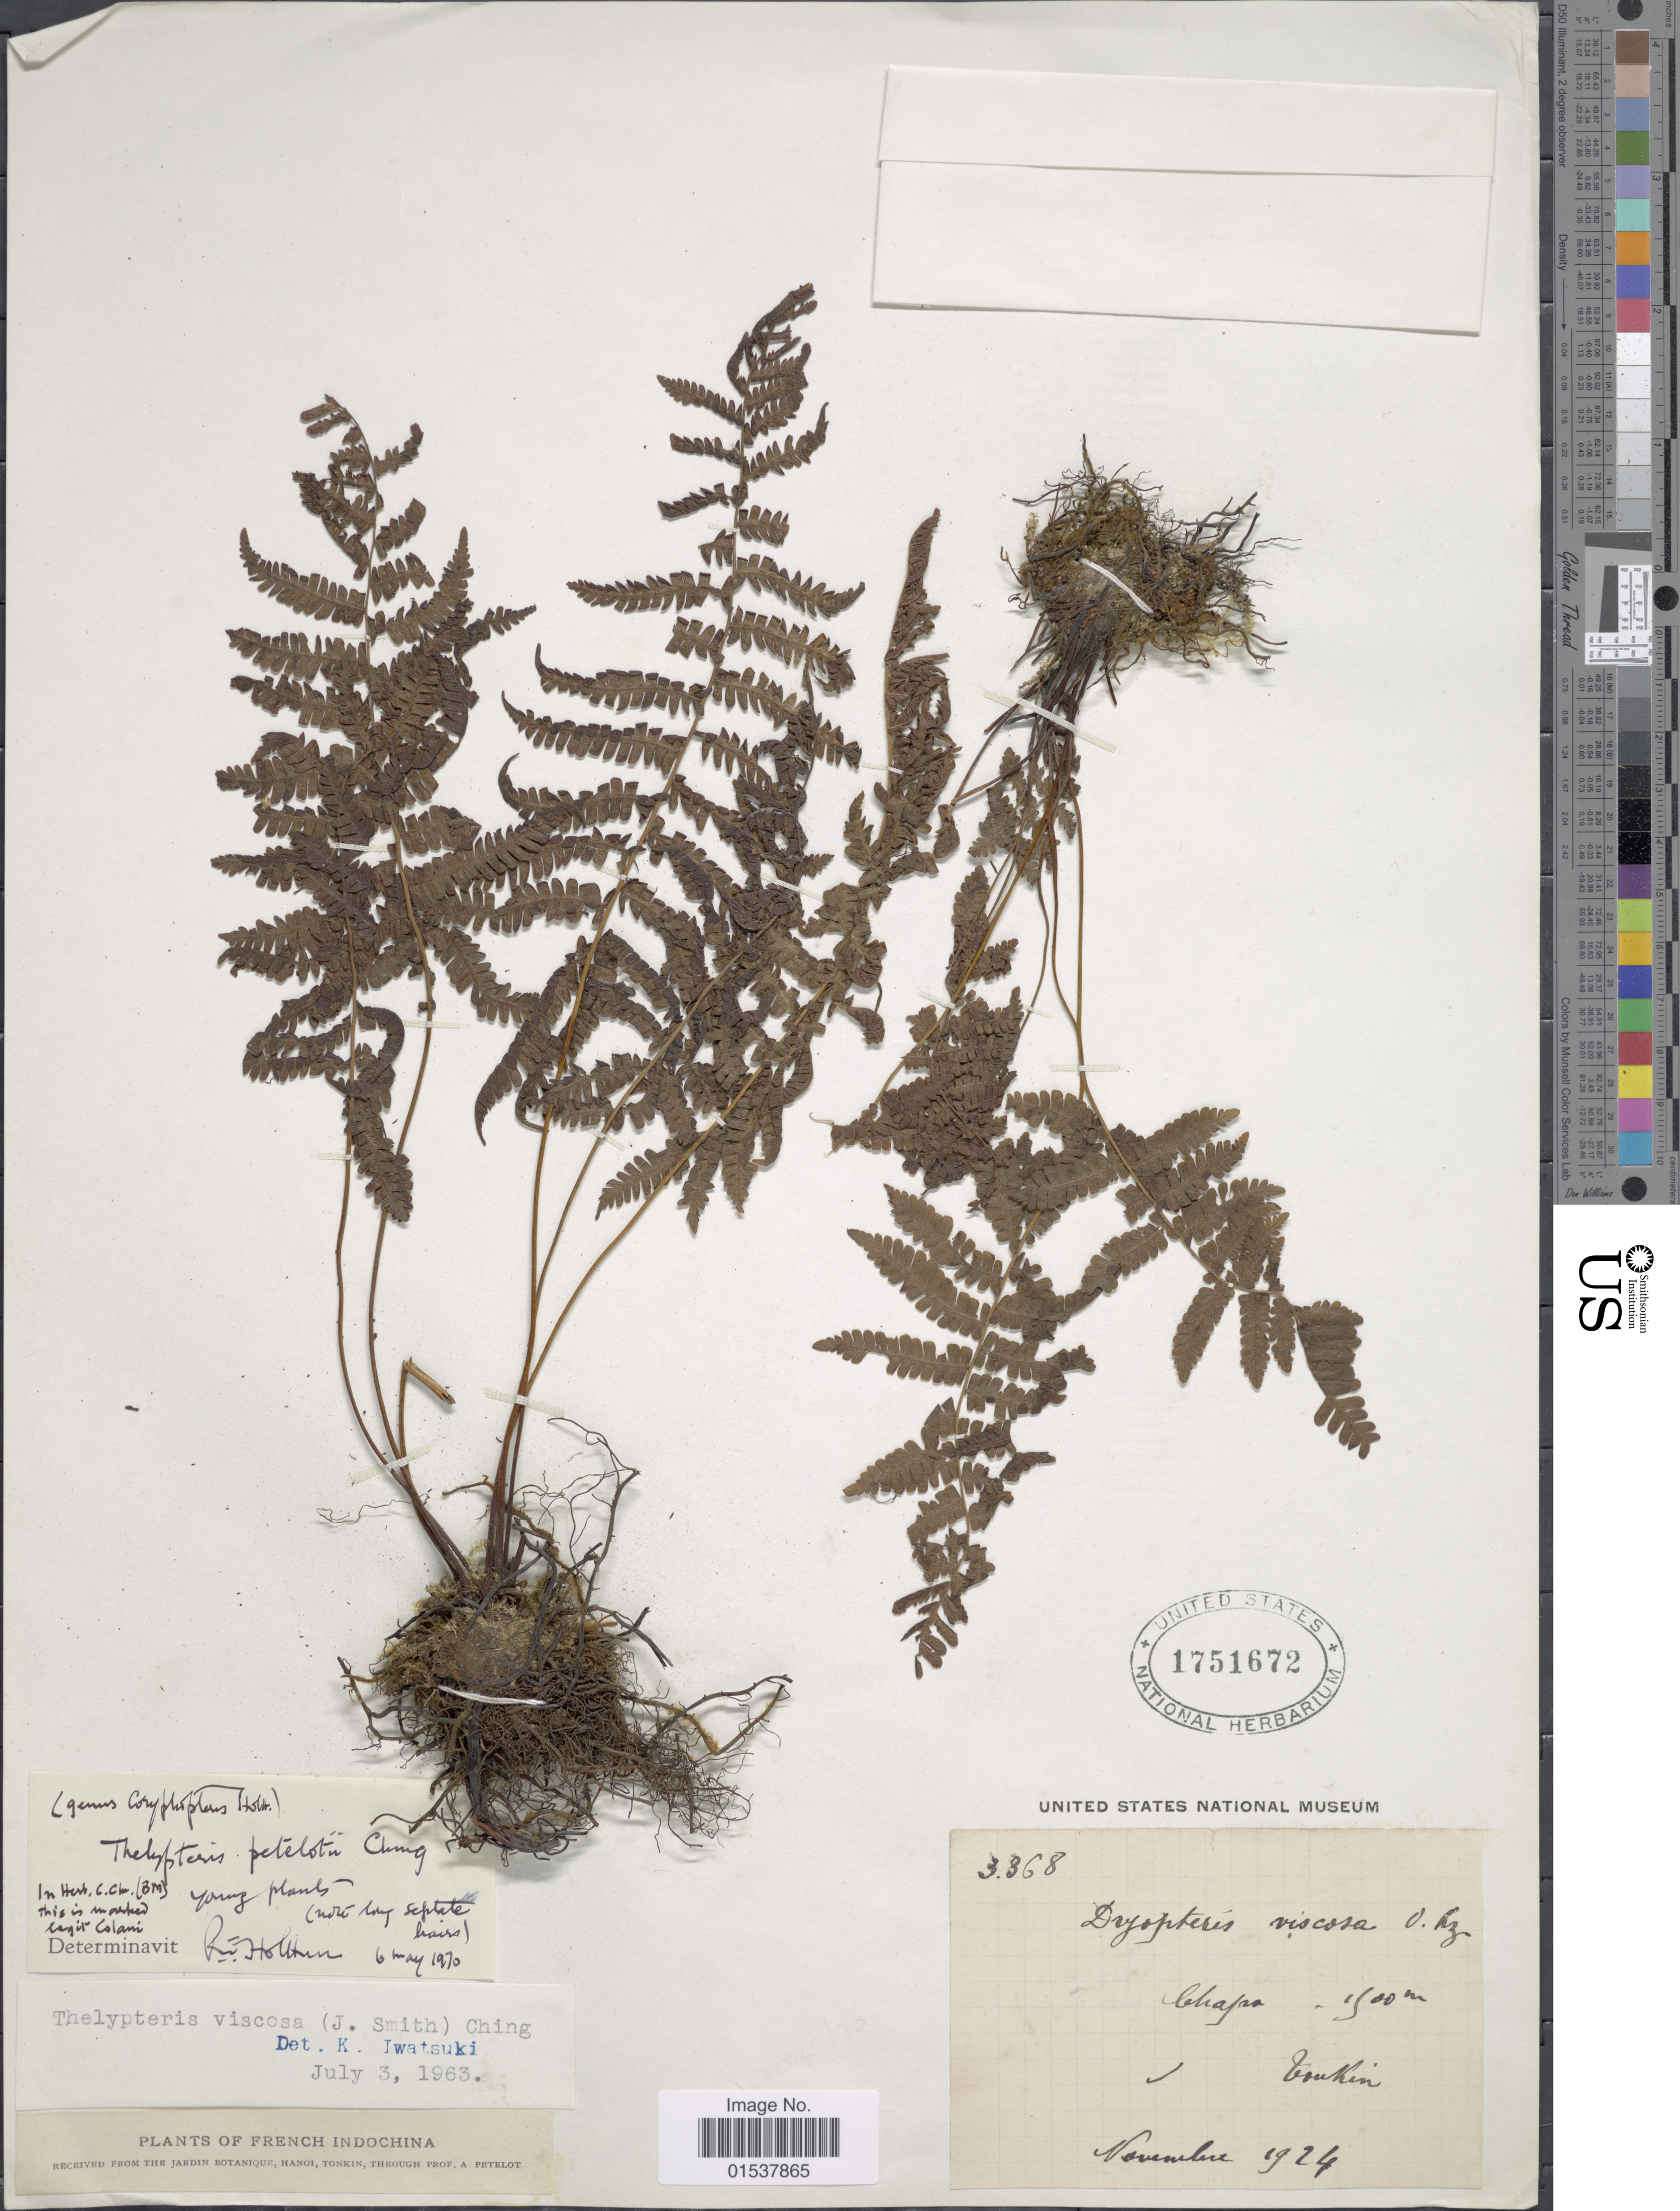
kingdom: Plantae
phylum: Tracheophyta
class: Polypodiopsida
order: Polypodiales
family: Thelypteridaceae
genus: Parathelypteris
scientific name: Parathelypteris petelotii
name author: (Ching) Ching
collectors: A. Petelot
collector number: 3368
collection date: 1924-11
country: Vietnam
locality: Tonkin. Chapa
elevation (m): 1500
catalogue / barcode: US 1751672